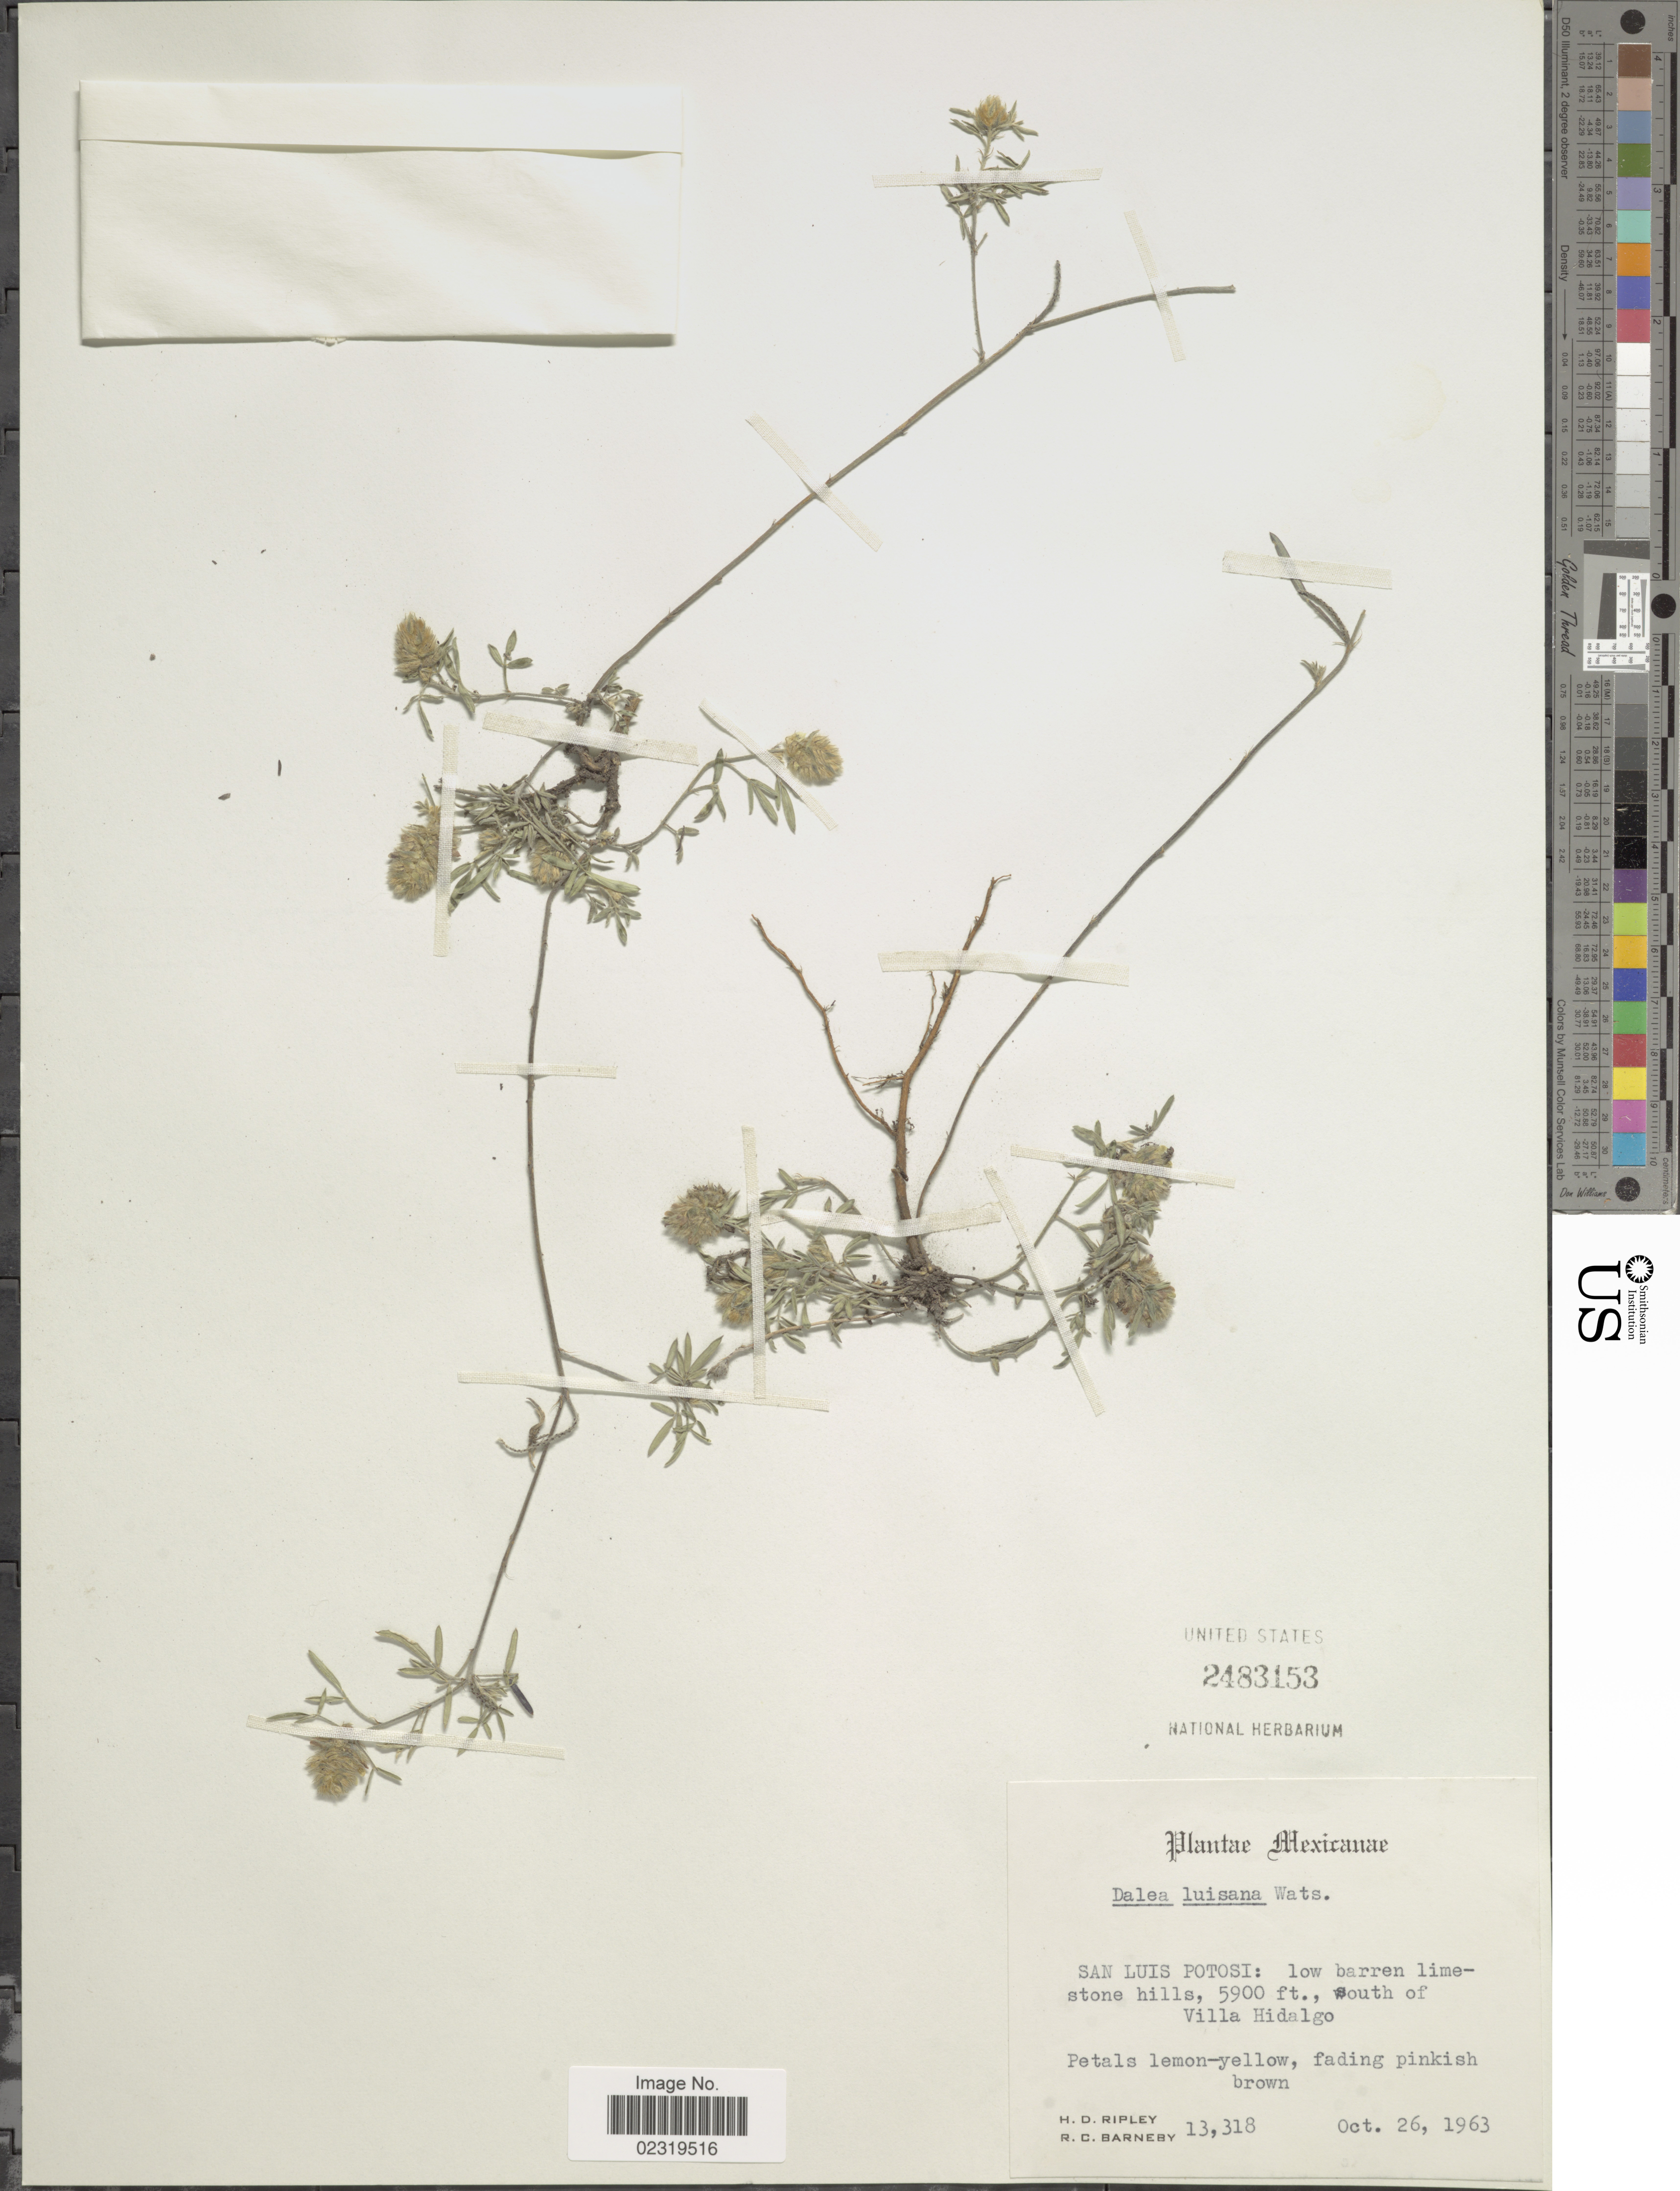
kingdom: Plantae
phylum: Tracheophyta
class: Magnoliopsida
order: Fabales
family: Fabaceae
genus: Dalea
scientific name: Dalea luisana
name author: S. Watson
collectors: H. Ripley & R. C. Barneby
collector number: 13318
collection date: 1963-10-26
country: Mexico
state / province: San Luis Potosí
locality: Low barren limestone hills., south of Villa Hidalgo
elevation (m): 1798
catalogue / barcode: US 2483153